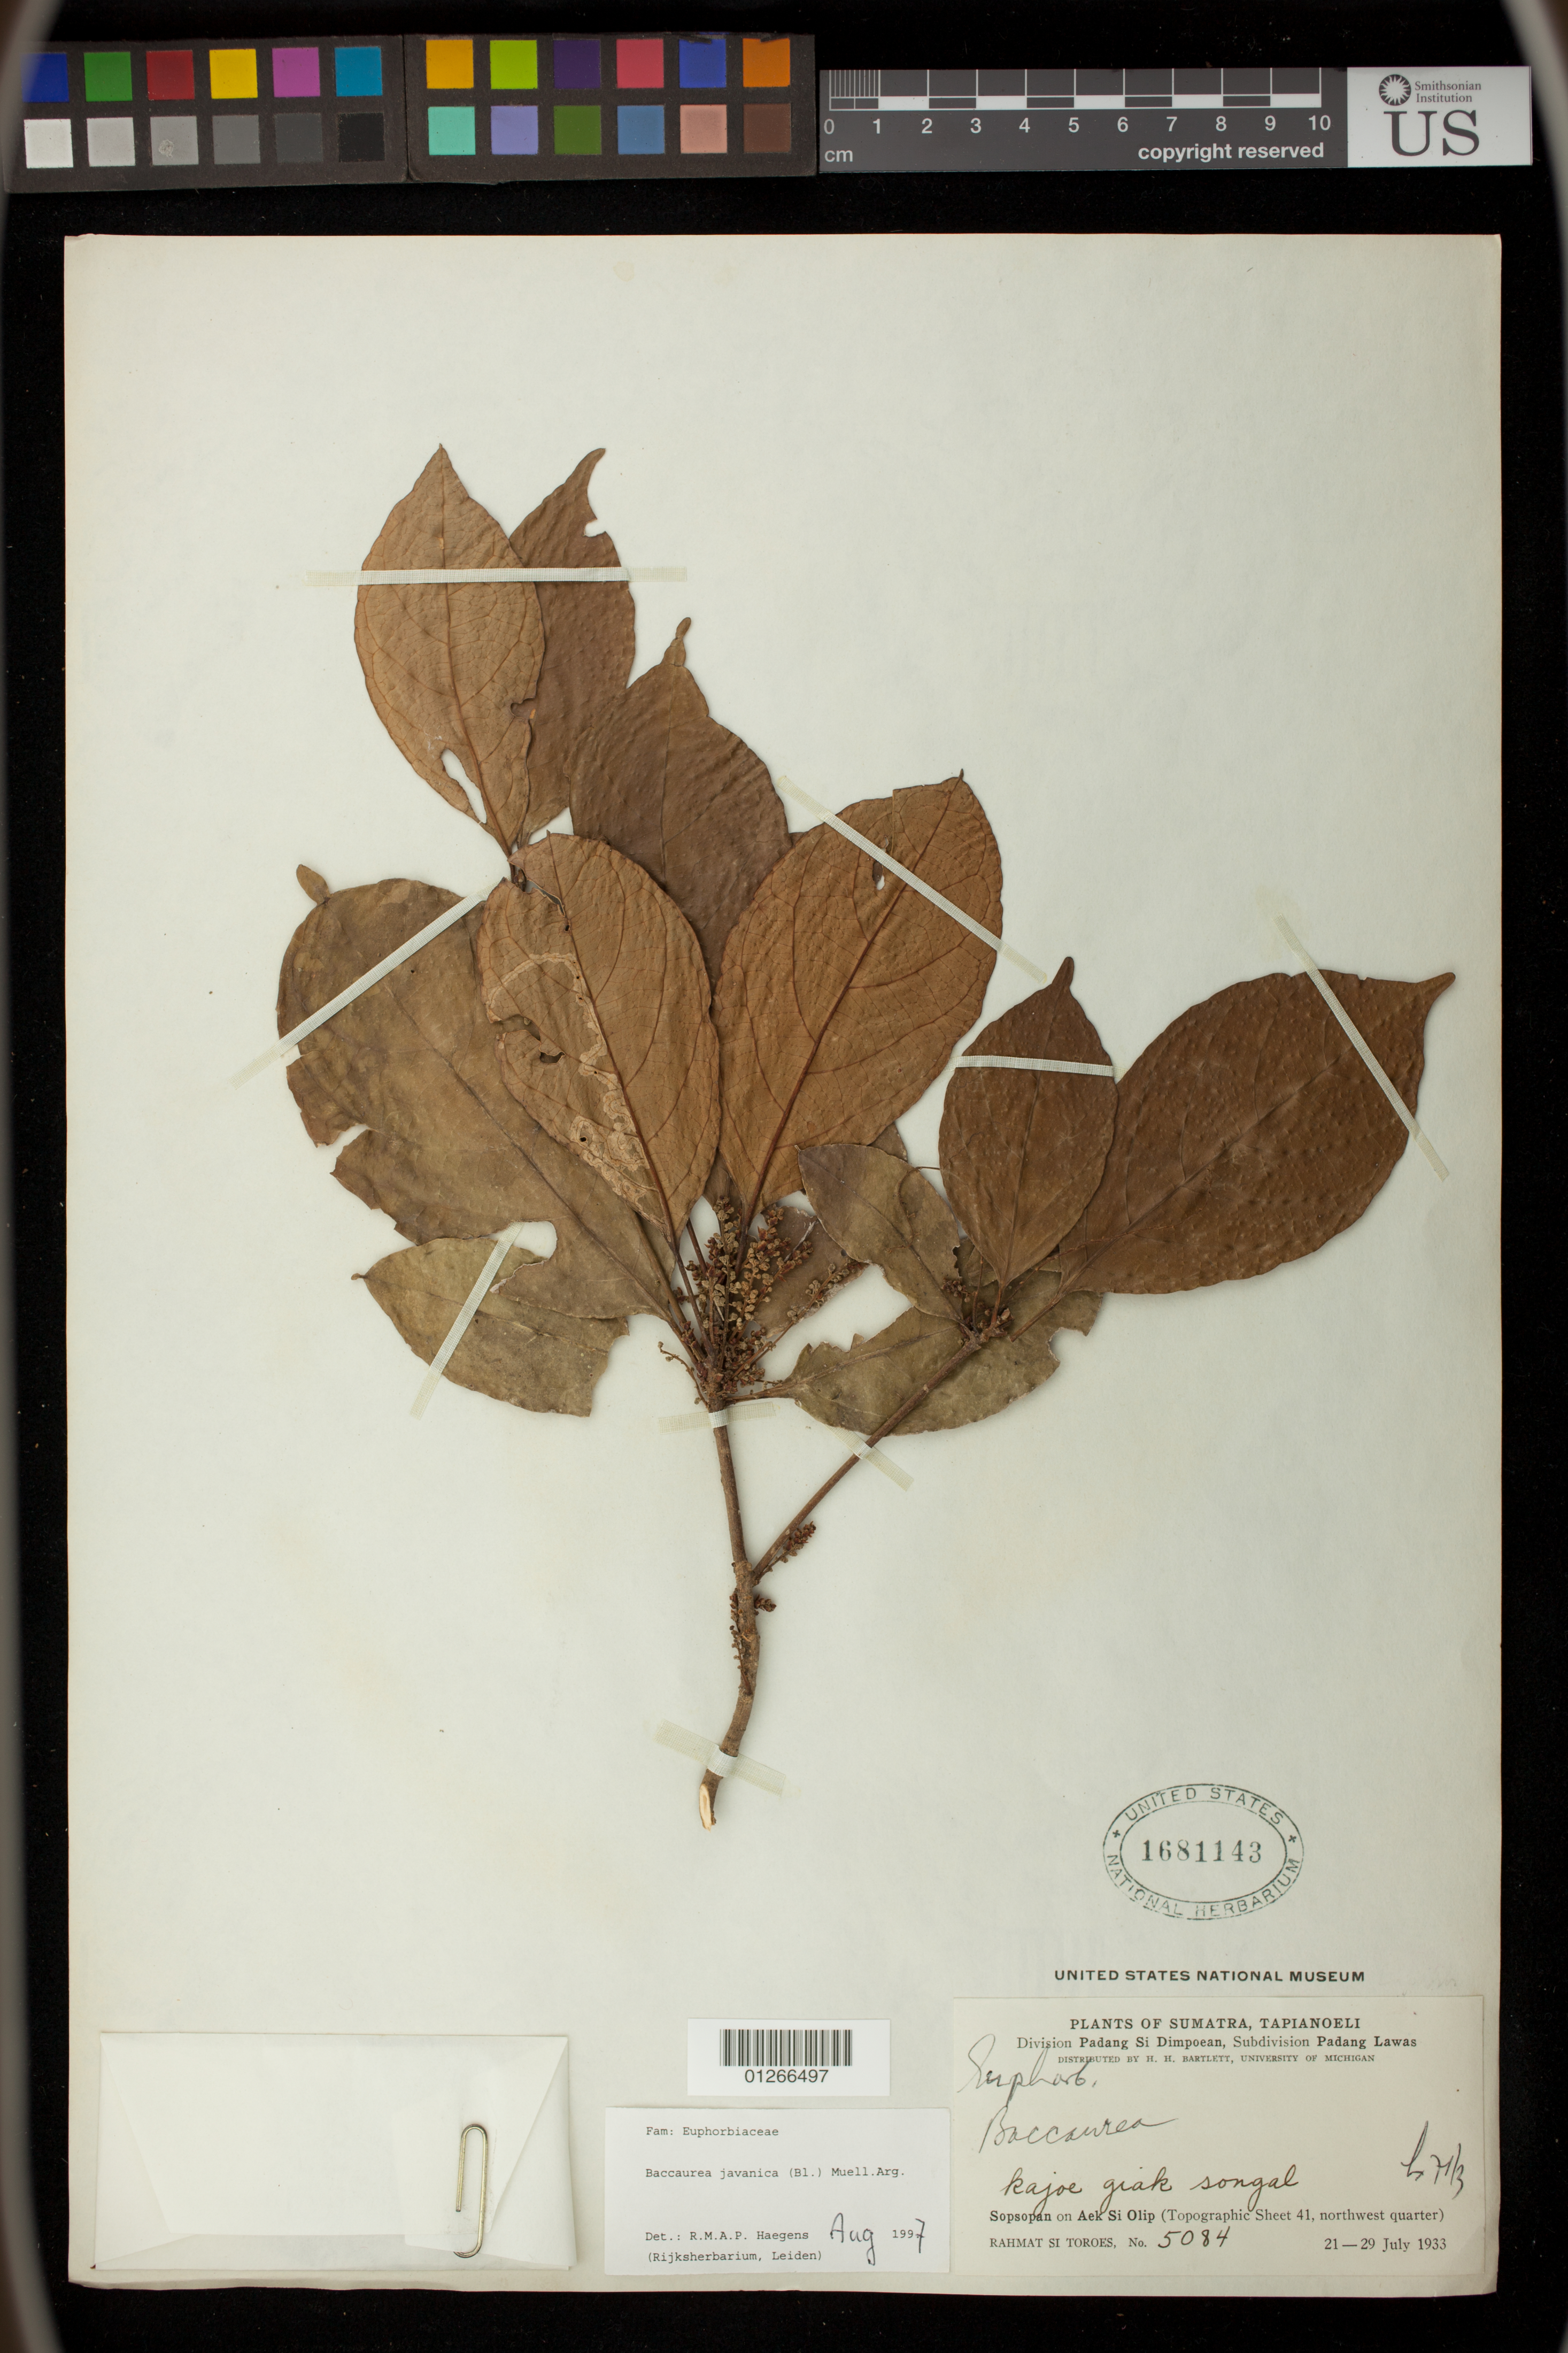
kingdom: Plantae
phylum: Tracheophyta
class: Magnoliopsida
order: Malpighiales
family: Phyllanthaceae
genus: Baccaurea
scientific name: Baccaurea javanica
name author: Müll. Arg.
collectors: Rahmat Si Boeea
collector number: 5084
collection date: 1933-07-21/1933-07-29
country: Indonesia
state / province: Sumatra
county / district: Sumatera Utara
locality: Sumatra, Tapianoeli [Tapanuli]. Padang Si Dimpoean [Sidempuan], Padang Lawas. Sopsopan {Sosopan] on Aek Si Olip [Siolip] (Topographic Sheet 41, northwest quarter).